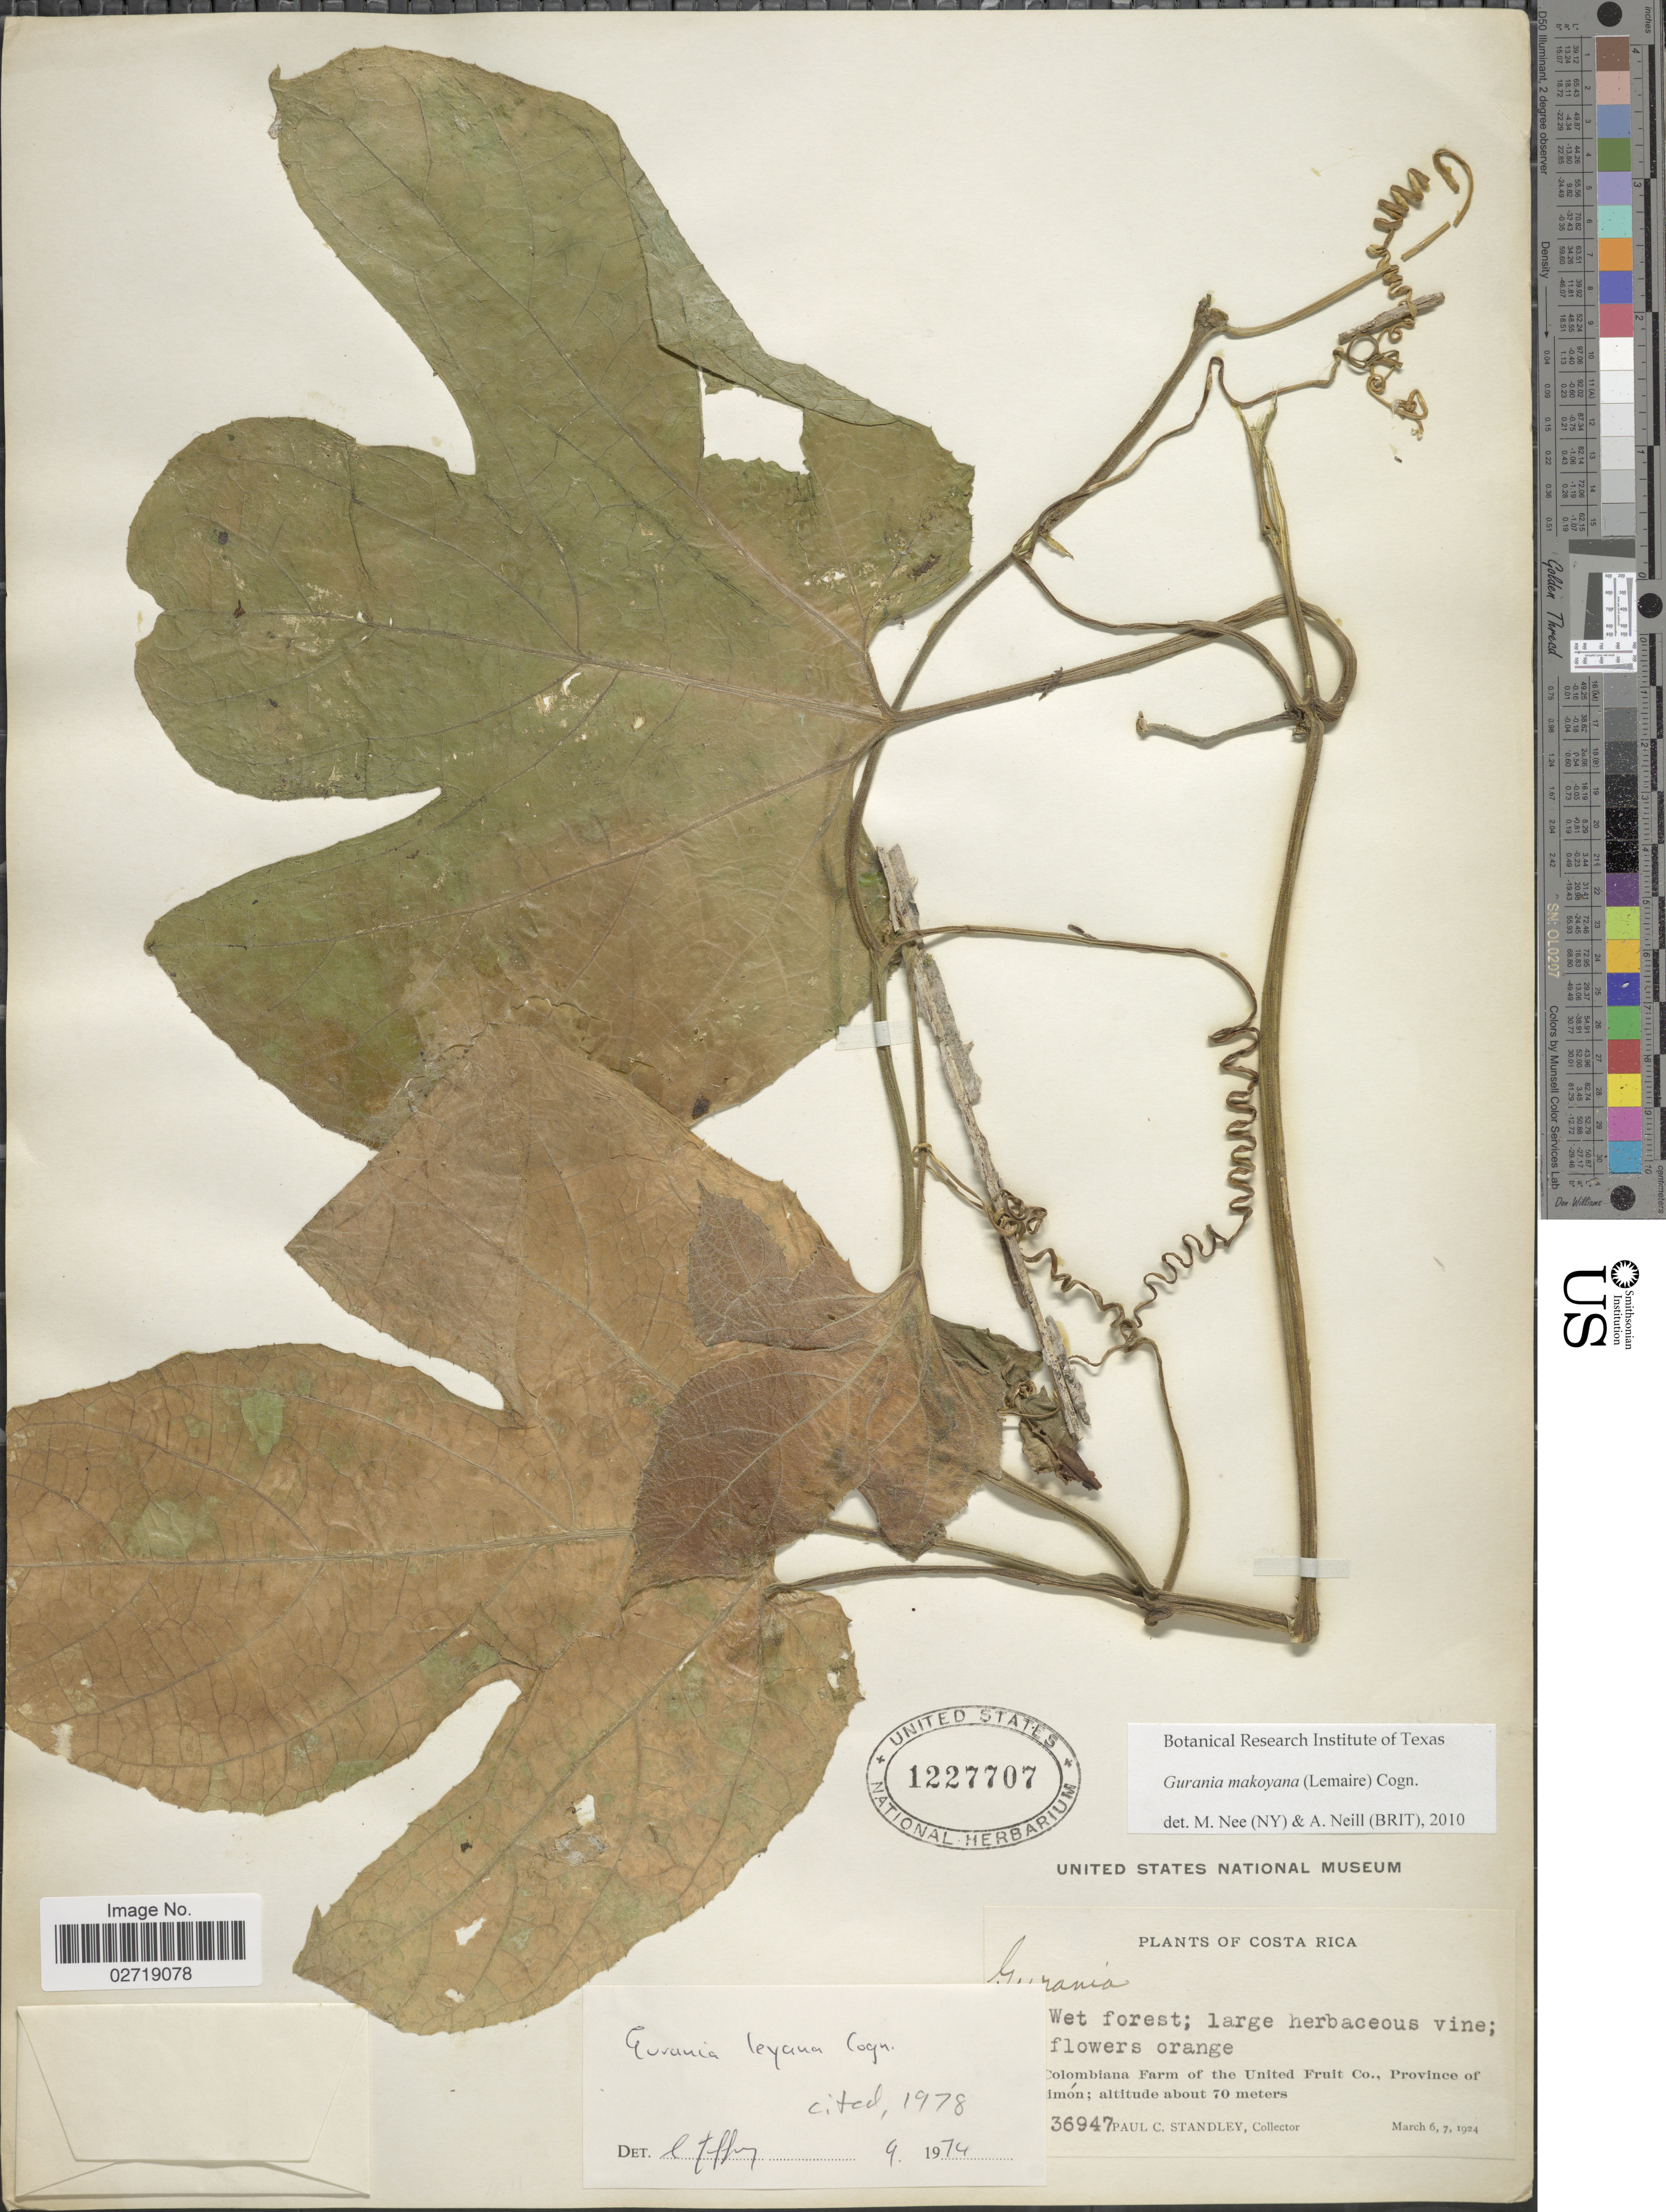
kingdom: Plantae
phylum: Tracheophyta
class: Magnoliopsida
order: Cucurbitales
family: Cucurbitaceae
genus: Gurania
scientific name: Gurania makoyana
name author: (Lem.) Cogn.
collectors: P. C. Standley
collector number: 36947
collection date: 1924-03-06/1924-03-07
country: Costa Rica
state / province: Limón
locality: Colombiana Farm of the United Fruit Co.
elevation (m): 70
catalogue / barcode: US 1227707